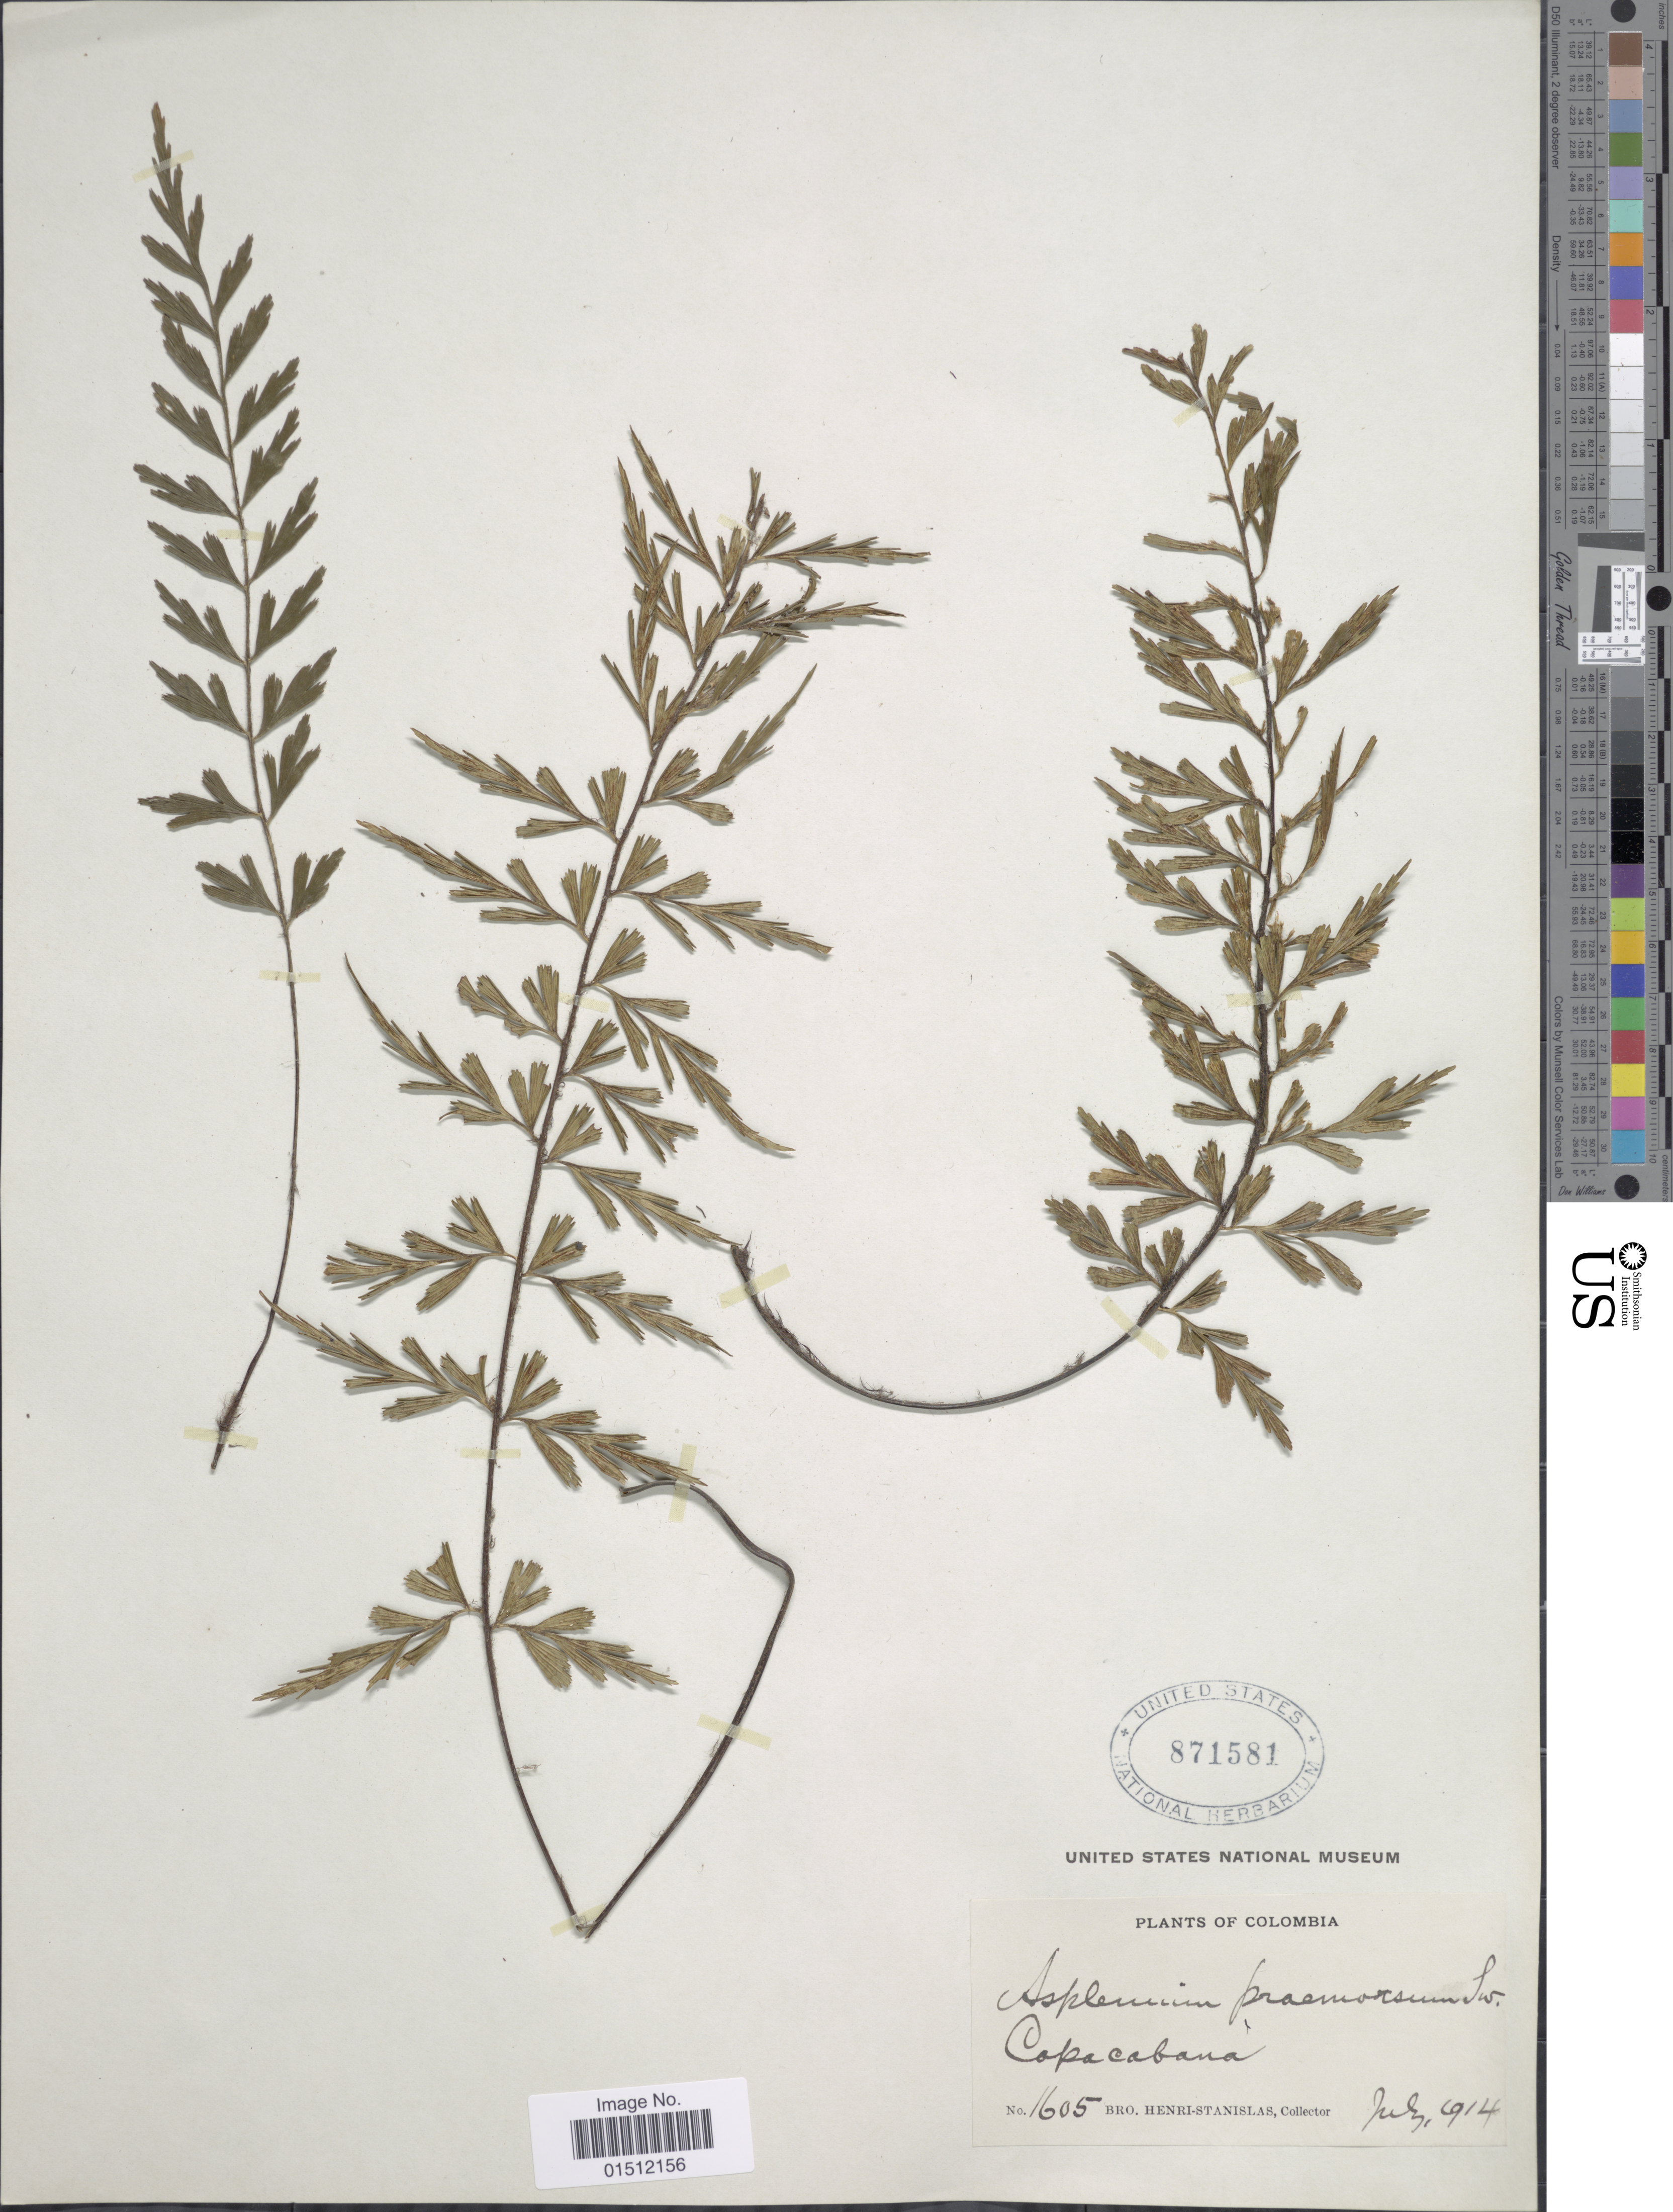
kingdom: Plantae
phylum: Tracheophyta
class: Polypodiopsida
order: Polypodiales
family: Aspleniaceae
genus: Asplenium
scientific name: Asplenium praemorsum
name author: Sw.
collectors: Henri-Stanislas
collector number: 1605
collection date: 1914-07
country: Colombia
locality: Capacabana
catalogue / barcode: US 871581